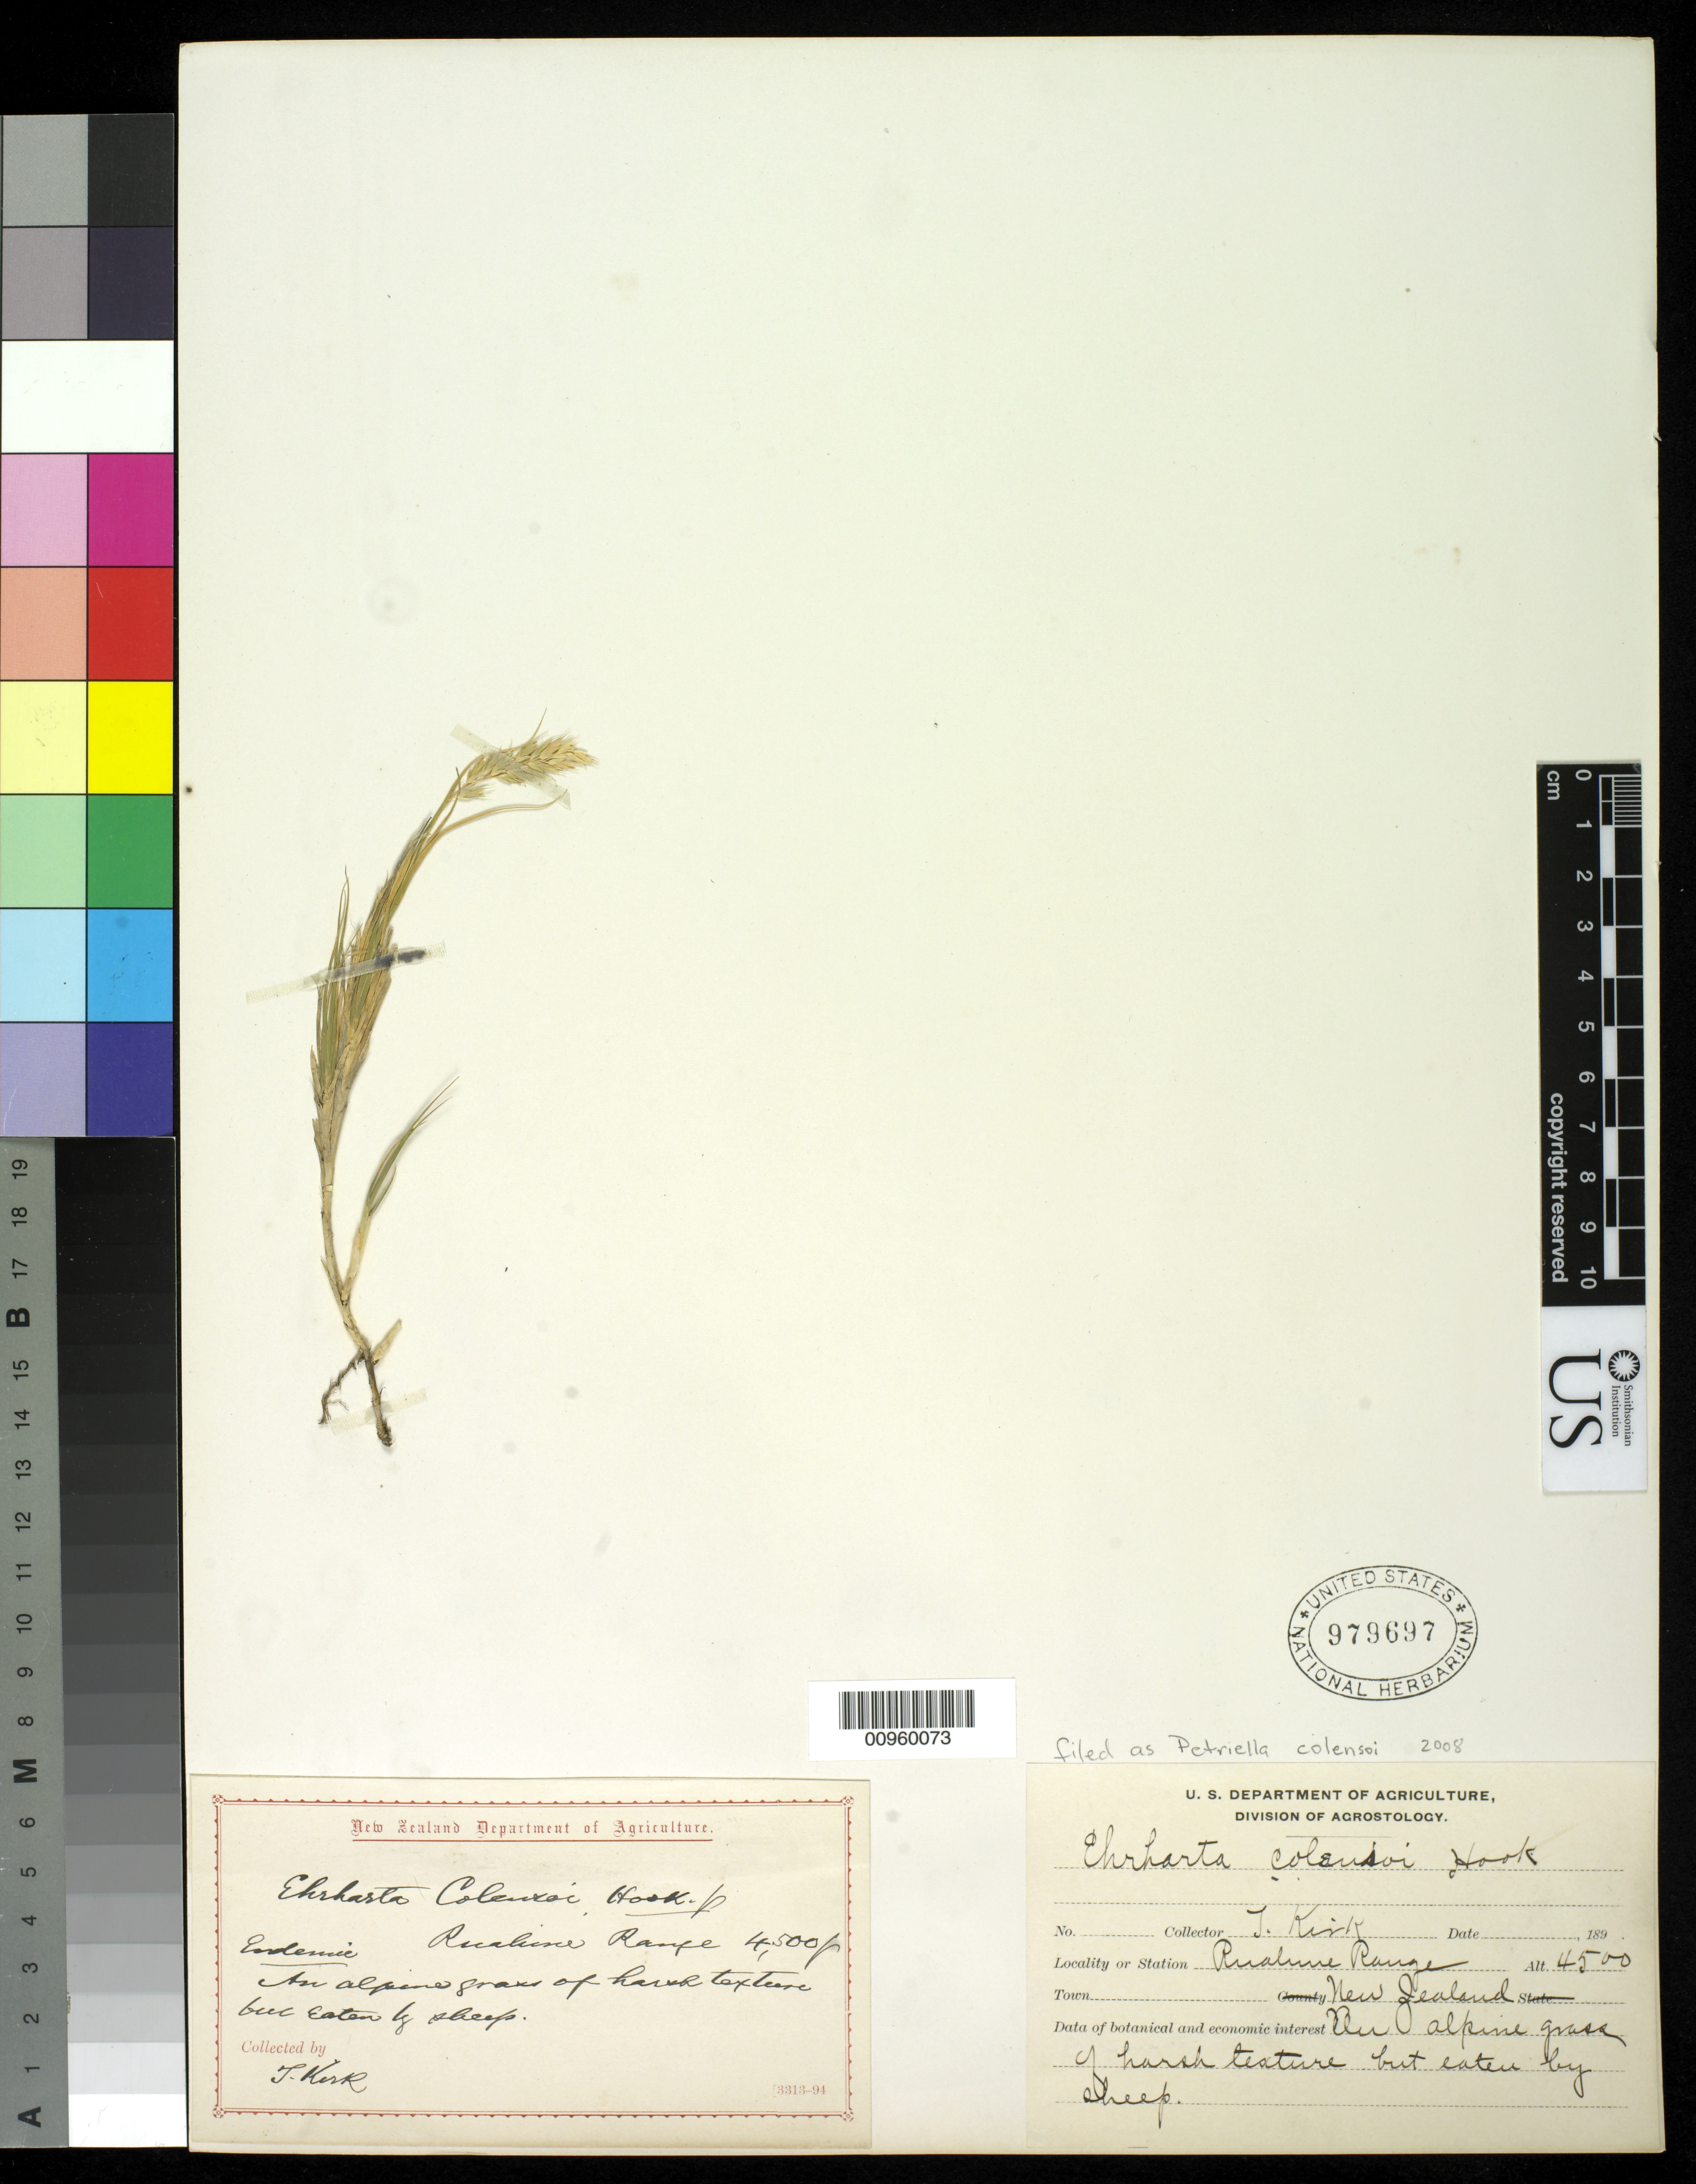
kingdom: Plantae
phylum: Tracheophyta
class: Liliopsida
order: Poales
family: Poaceae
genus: Zotovia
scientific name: Zotovia colensoi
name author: (Hook. f.) Edgar & Connor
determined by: Poaceae Reorganization Project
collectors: T. Kirk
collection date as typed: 1890 to 1899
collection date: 1890/1899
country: New Zealand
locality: Rualune Rouge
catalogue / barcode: US 979697